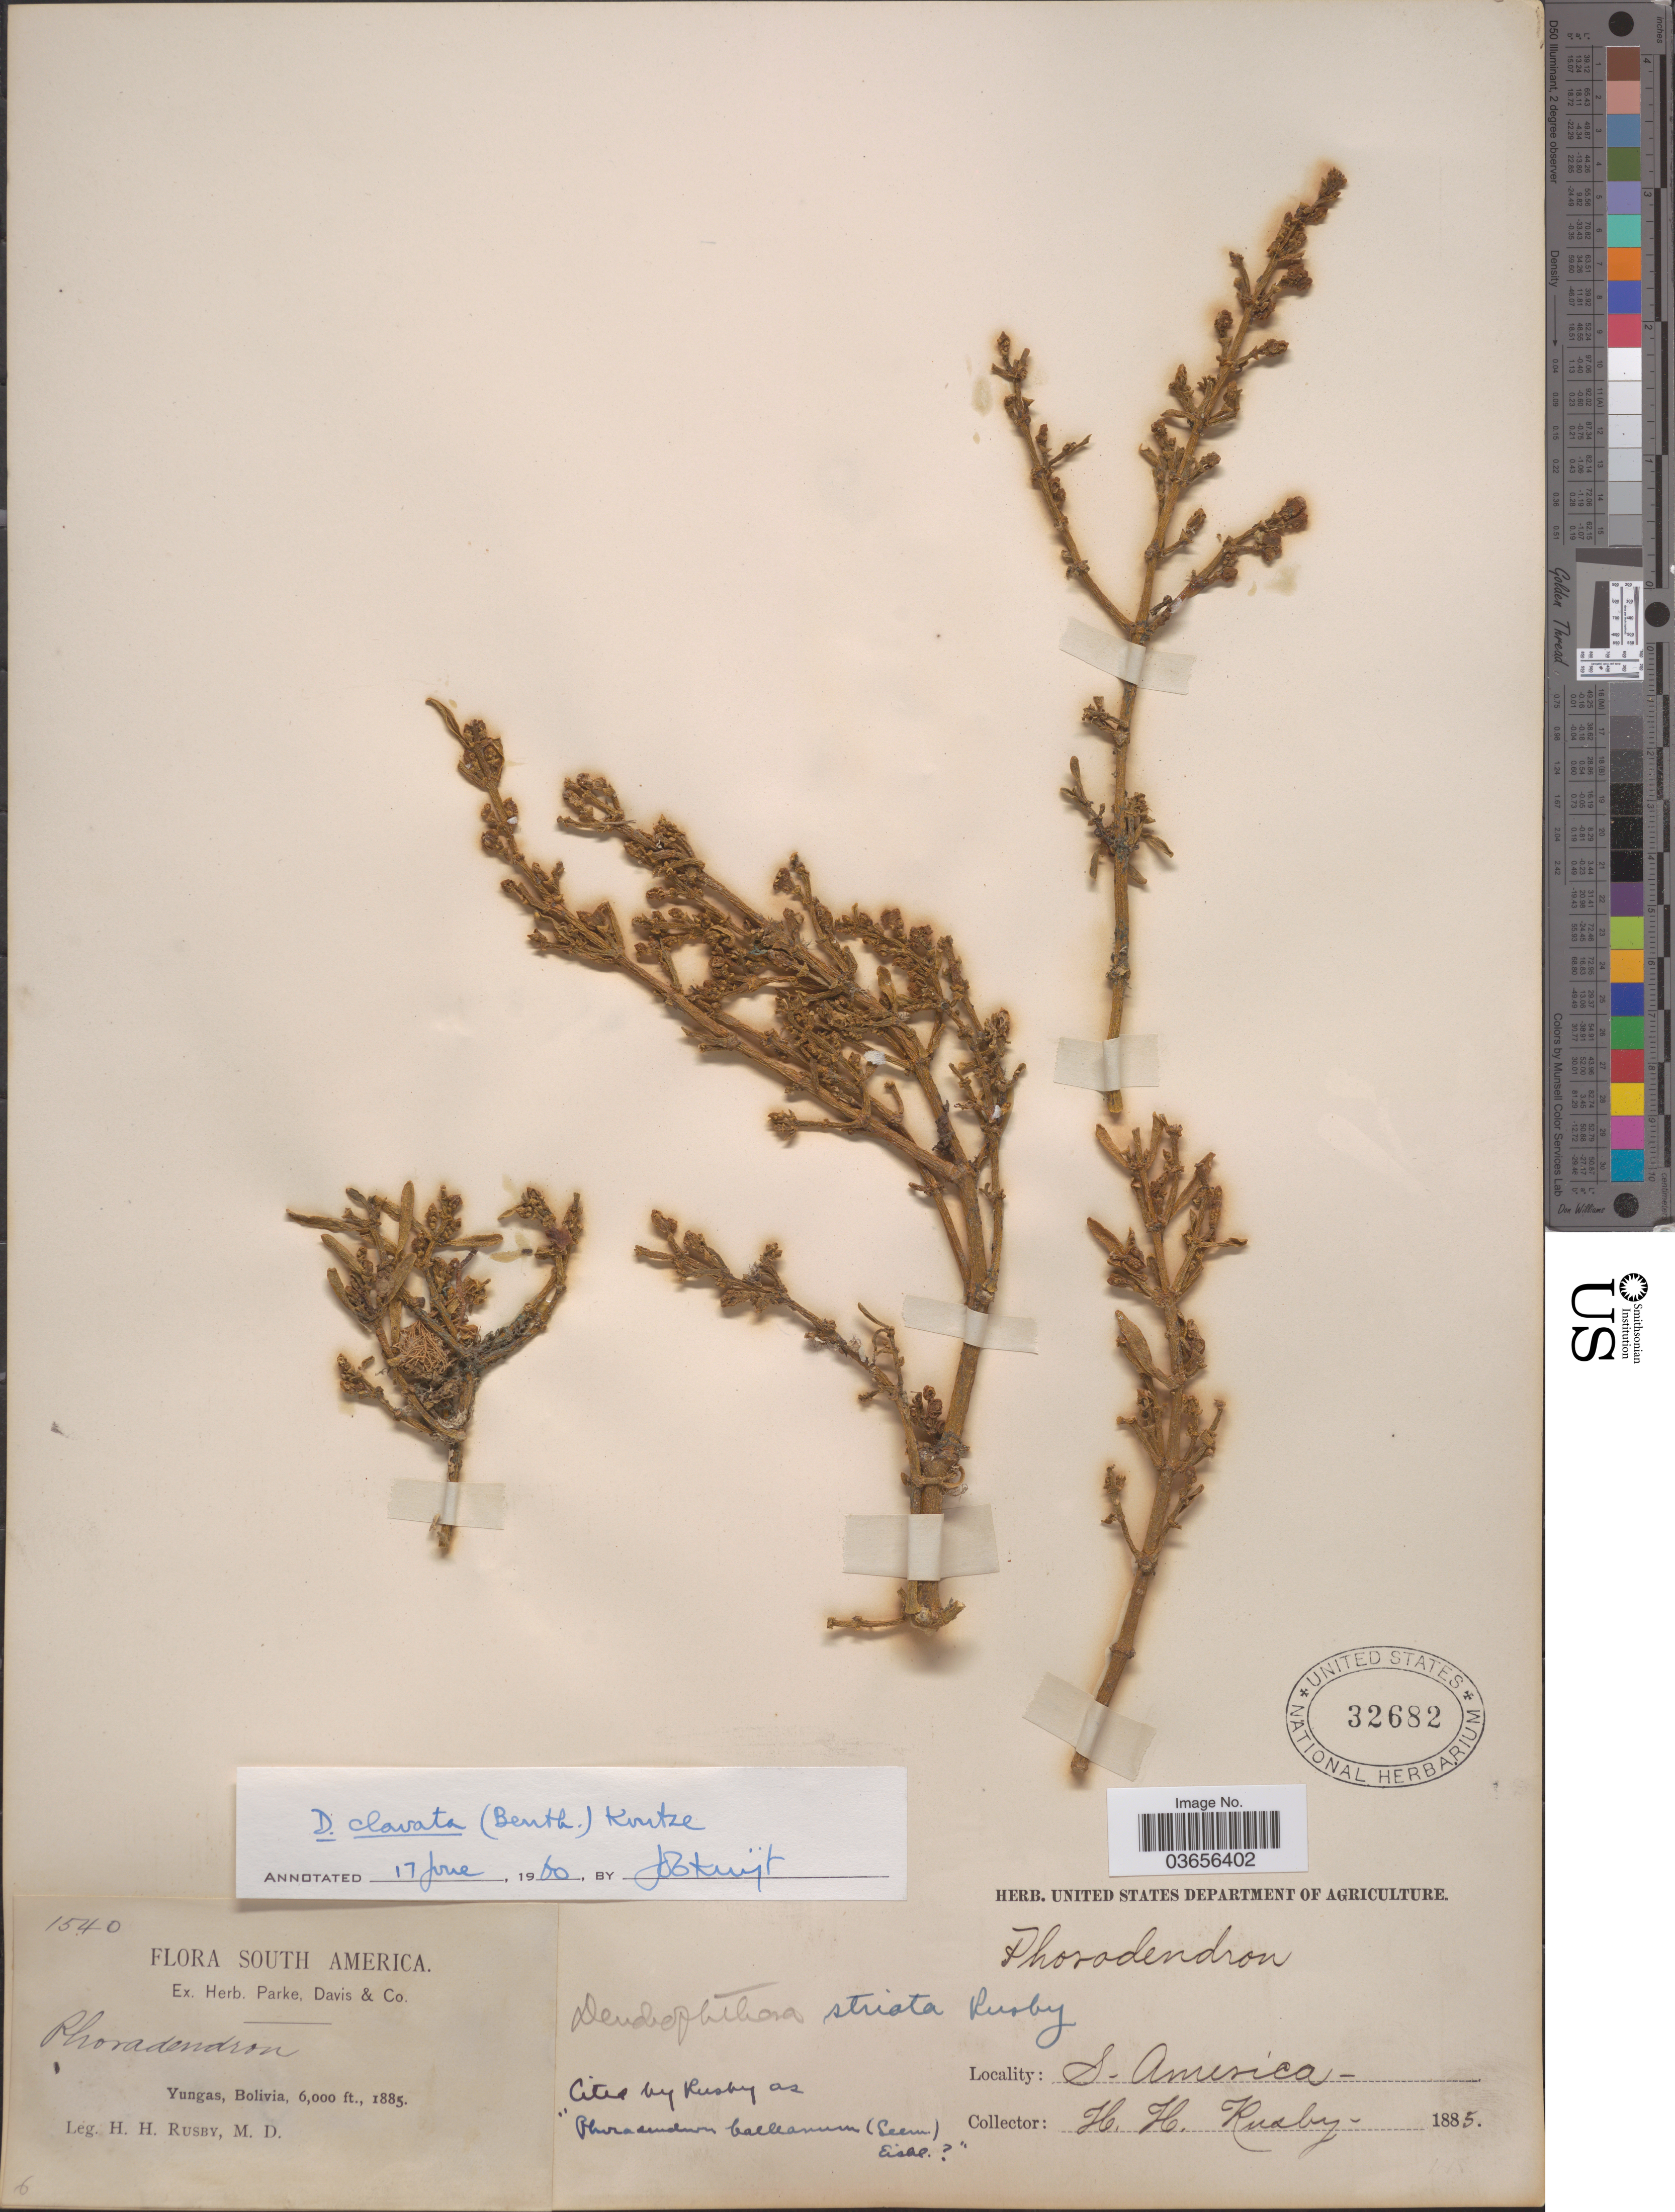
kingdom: Plantae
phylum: Tracheophyta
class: Magnoliopsida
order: Santalales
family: Viscaceae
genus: Dendrophthora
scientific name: Dendrophthora clavata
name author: (Benth.) Urb.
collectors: H. H. Rusby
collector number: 1540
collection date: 1885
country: Bolivia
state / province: La Paz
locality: Yungas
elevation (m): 1829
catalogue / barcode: US 32682